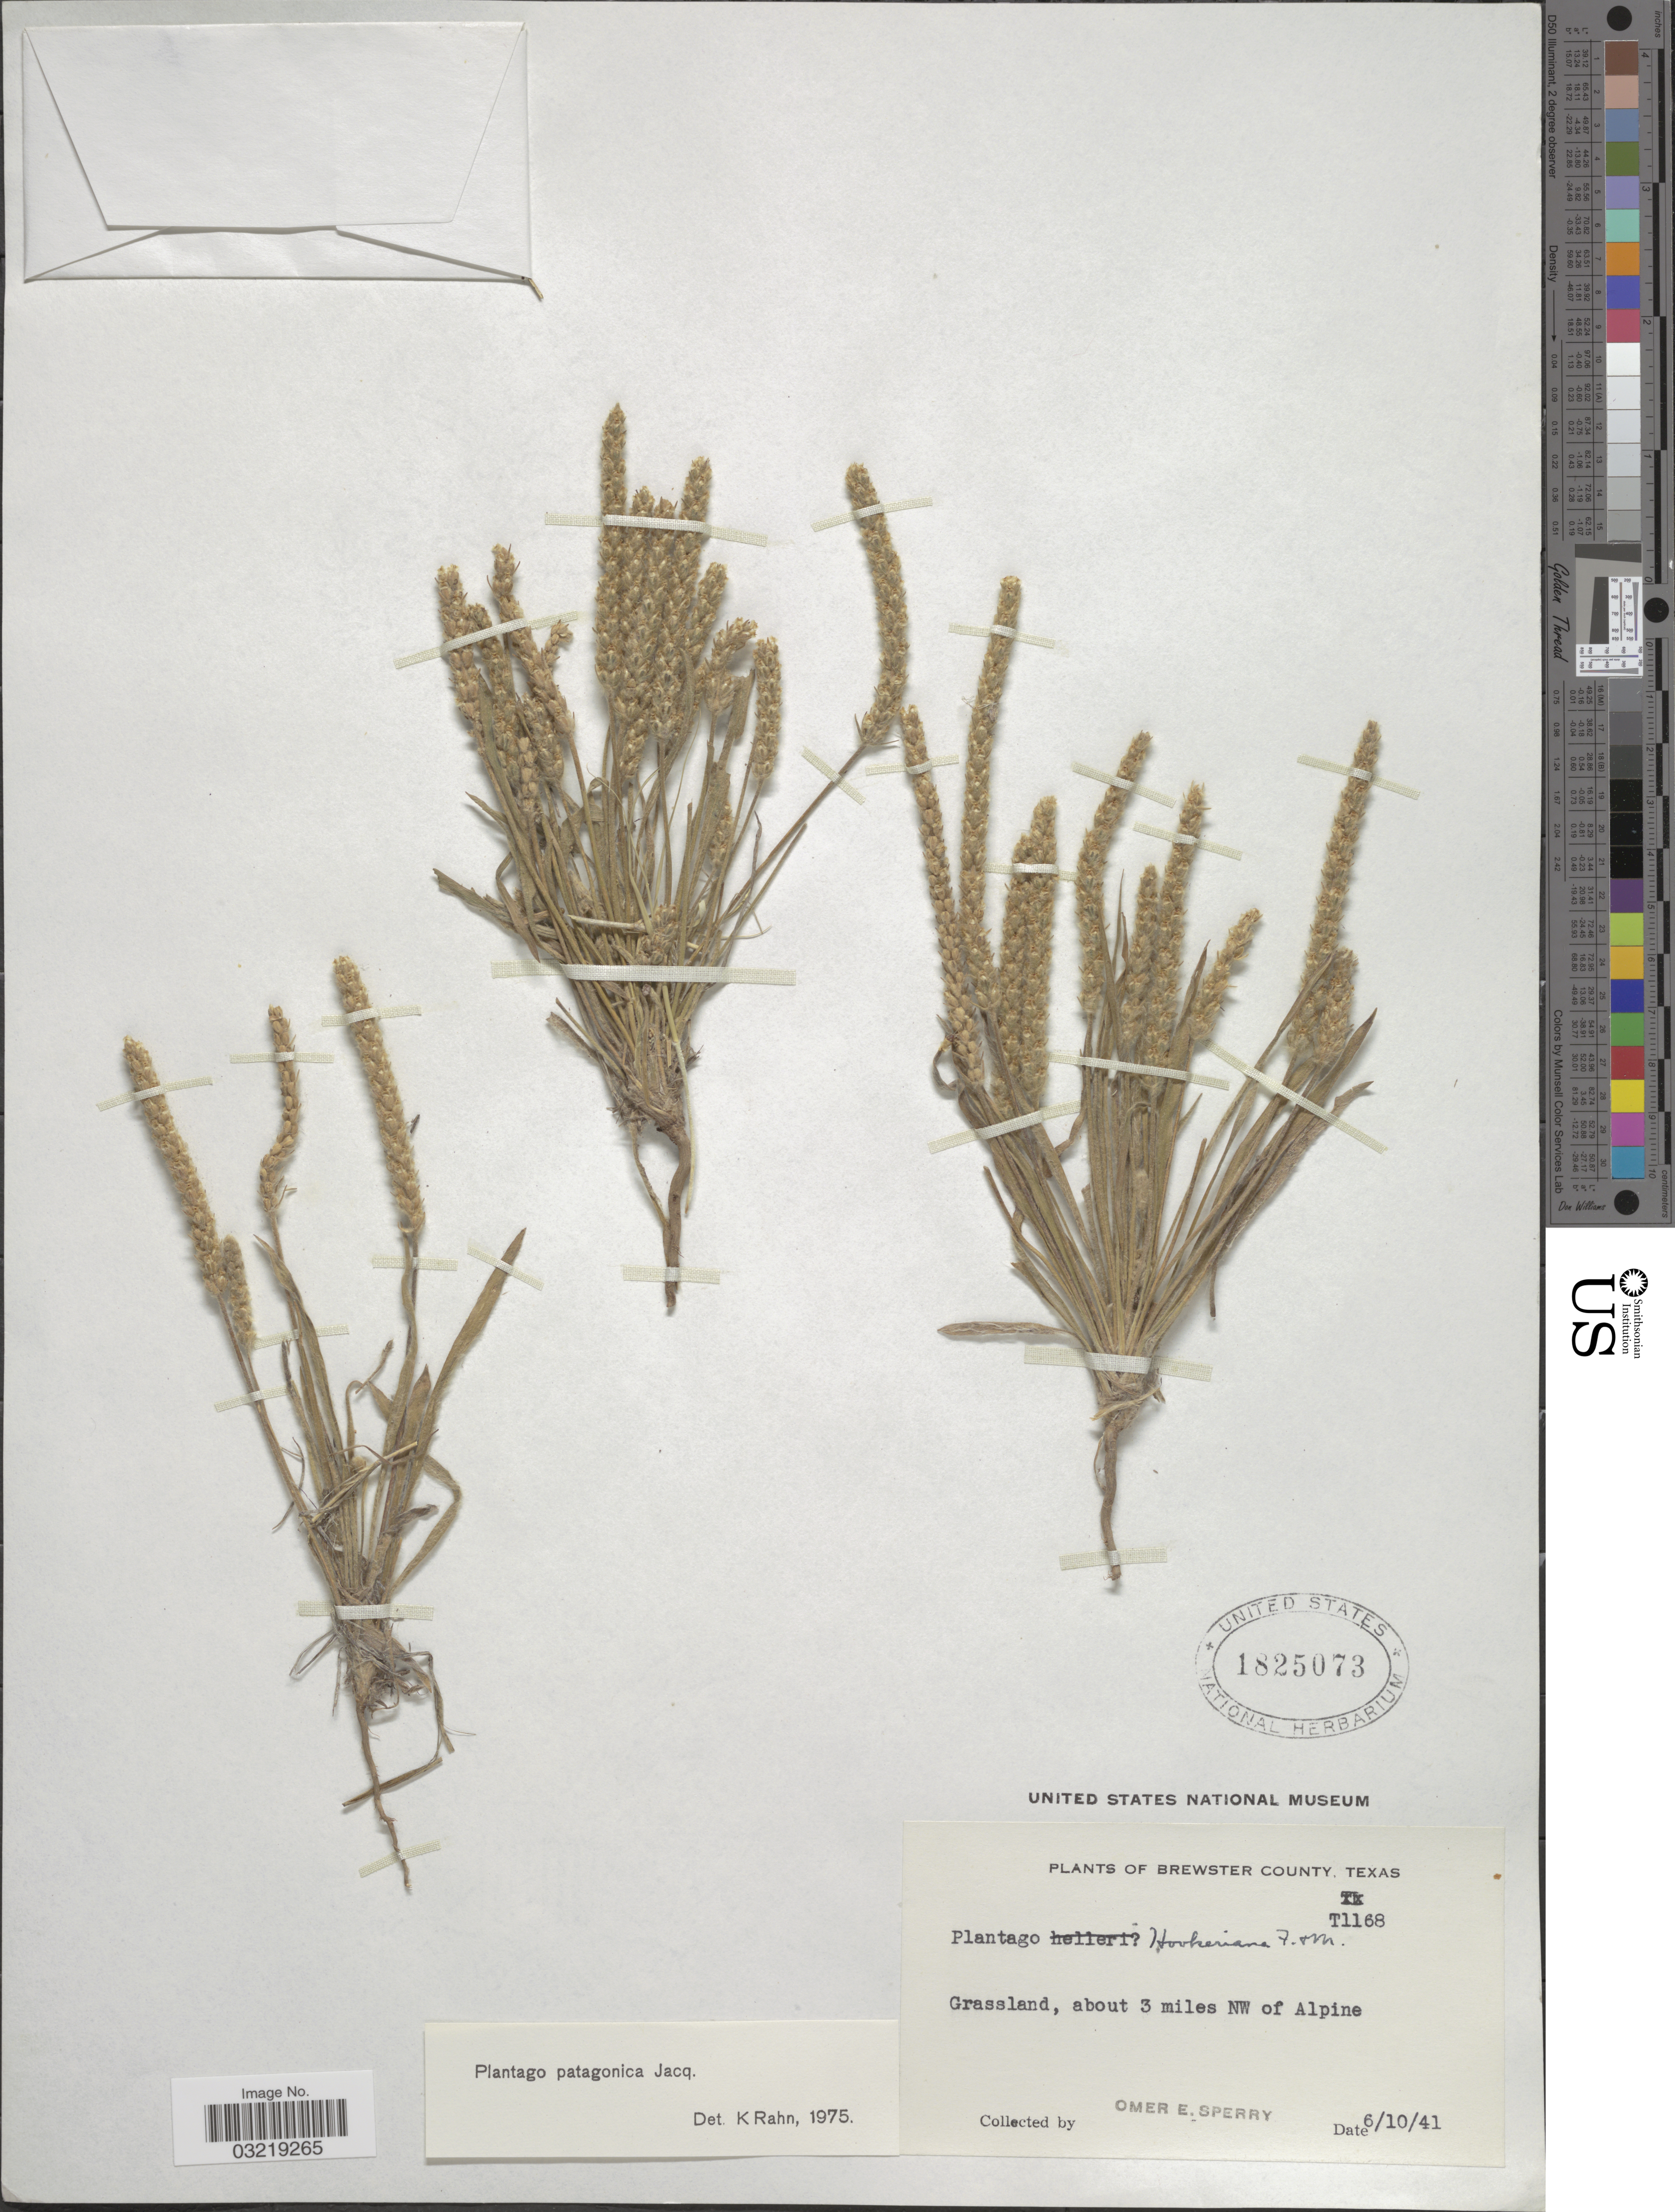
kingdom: Plantae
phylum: Tracheophyta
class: Magnoliopsida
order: Lamiales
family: Plantaginaceae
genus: Plantago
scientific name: Plantago patagonica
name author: Jacq.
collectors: O. E. Sperry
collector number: T1168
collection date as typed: Transcribed d/m/y: 10/6/41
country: United States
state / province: Texas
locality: Brewster County. Grassland, about 3 miles NW of Alpine.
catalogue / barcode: US 1825073